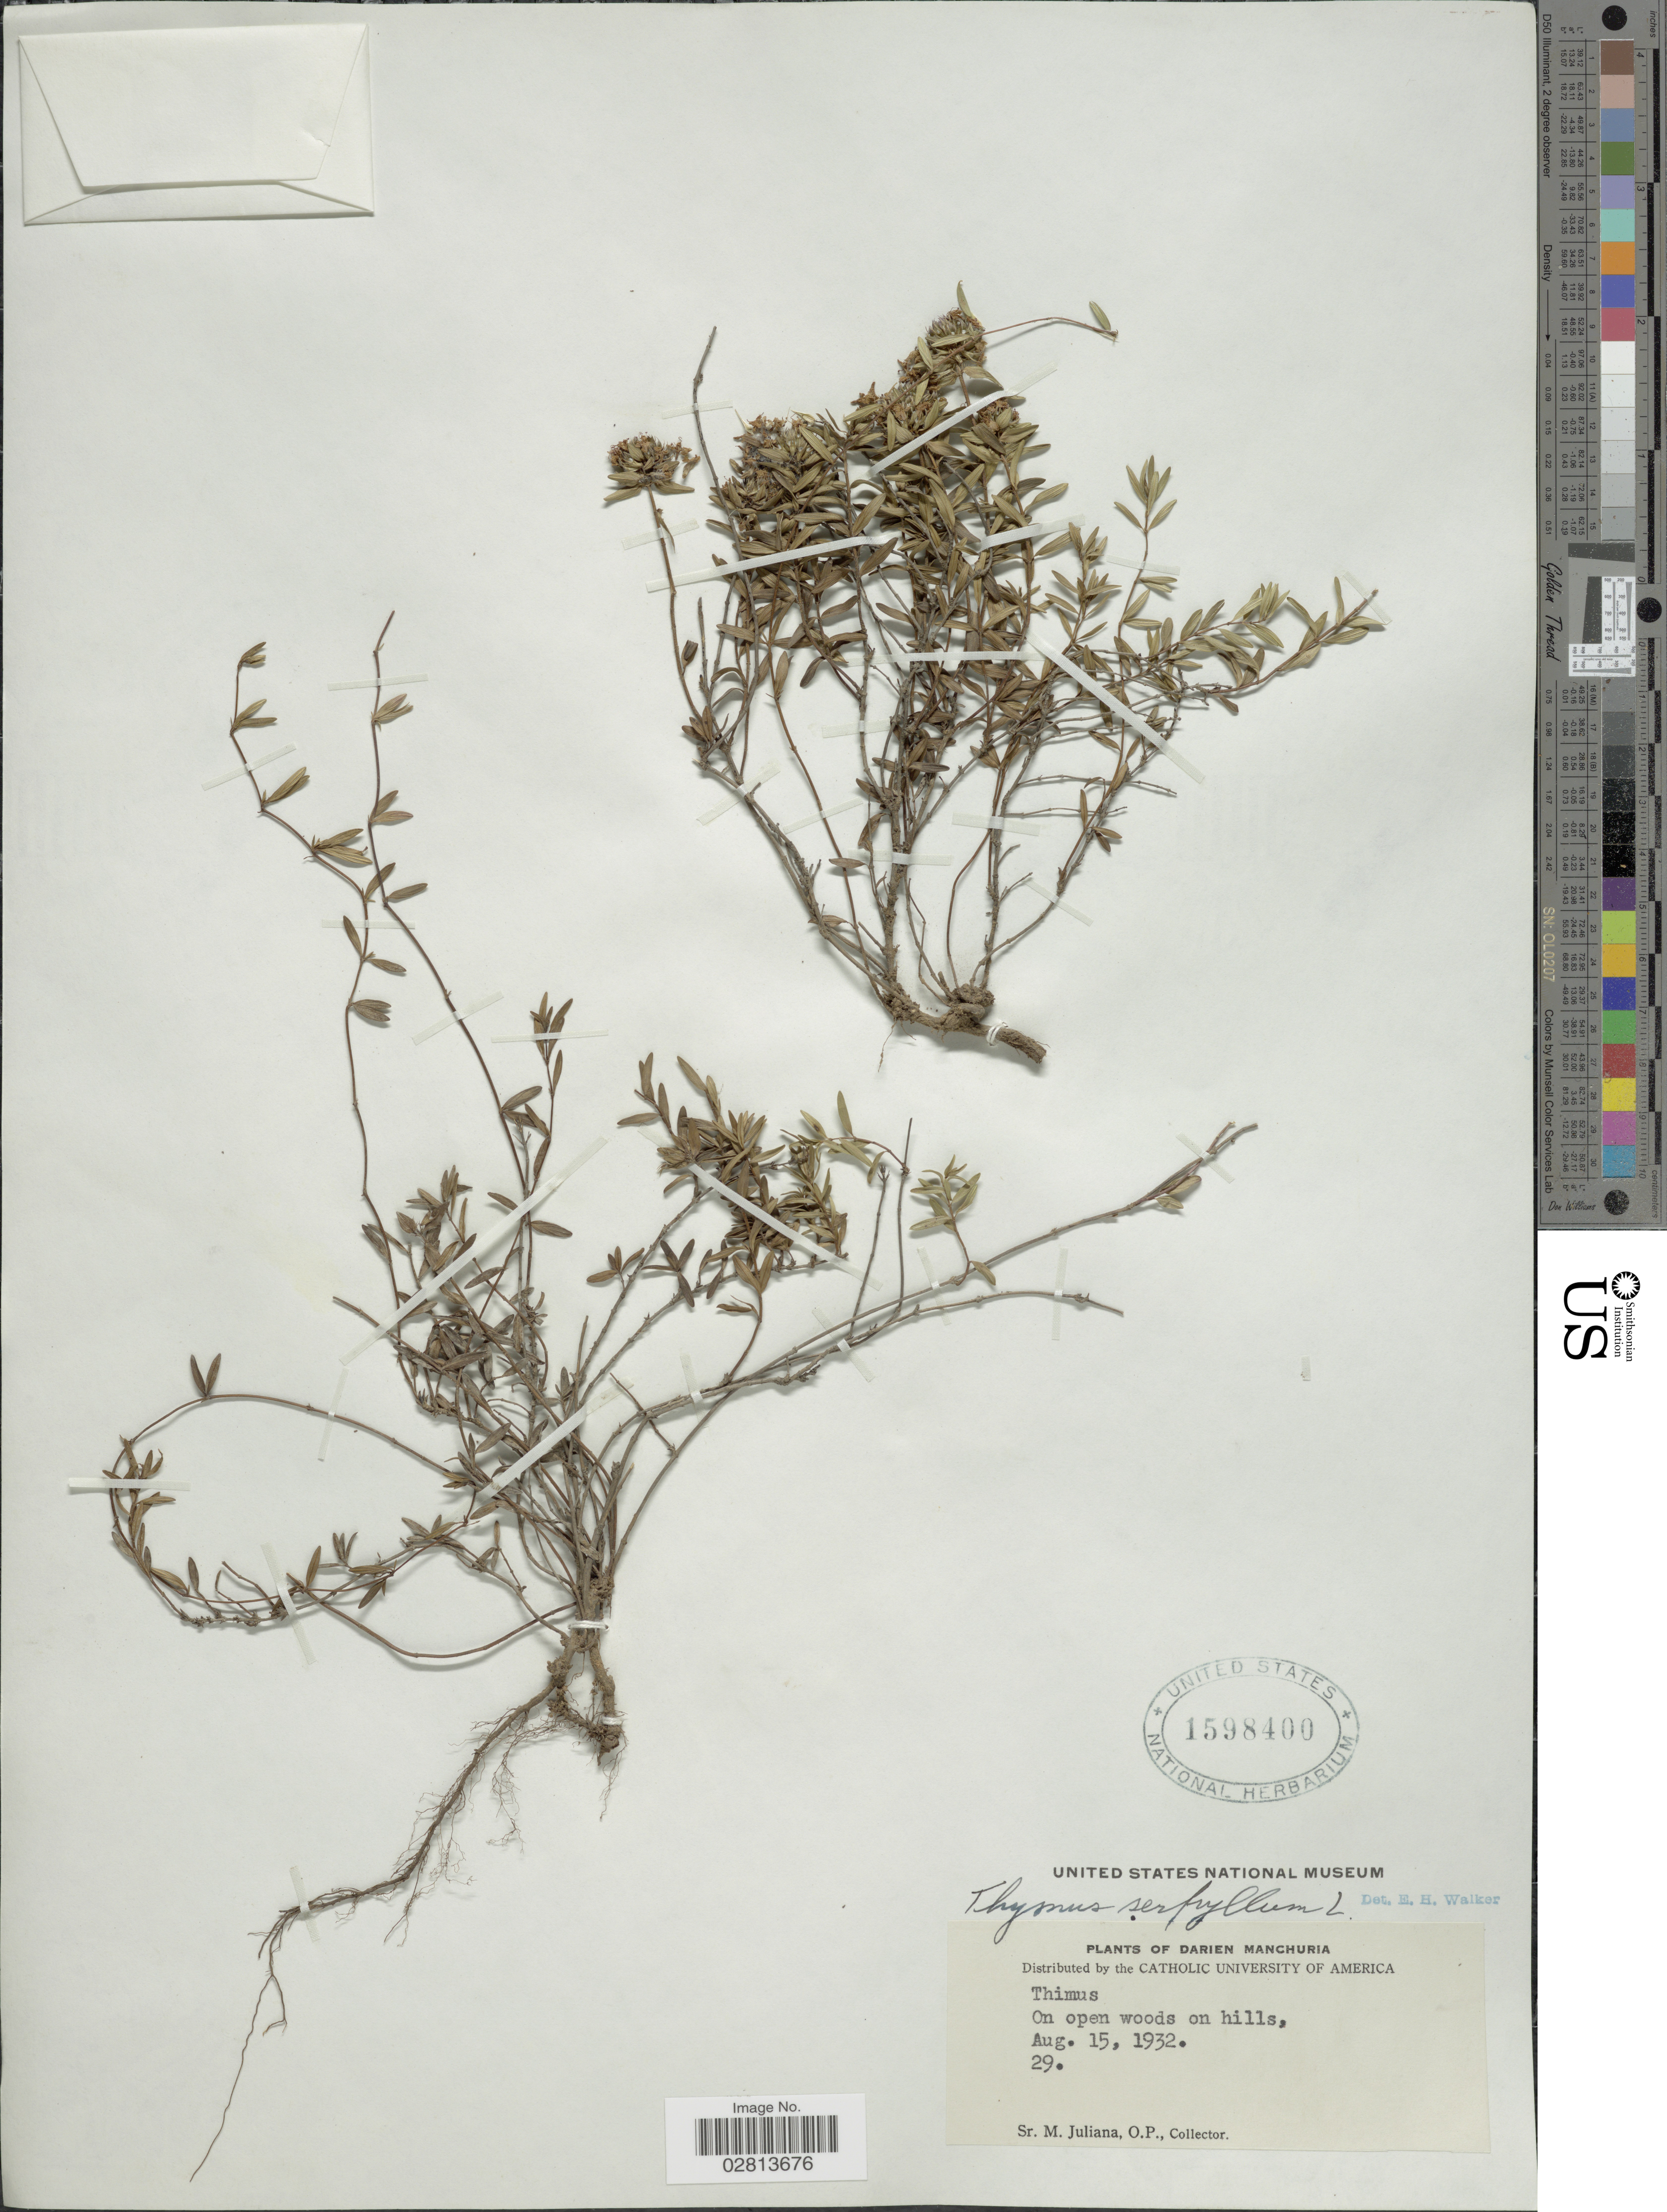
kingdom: Plantae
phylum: Tracheophyta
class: Magnoliopsida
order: Lamiales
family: Lamiaceae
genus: Thymus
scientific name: Thymus serpyllum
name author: L.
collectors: M. Juliana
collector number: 29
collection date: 1932-08-15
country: China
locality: Darien Manchuria.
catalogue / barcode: US 1598400